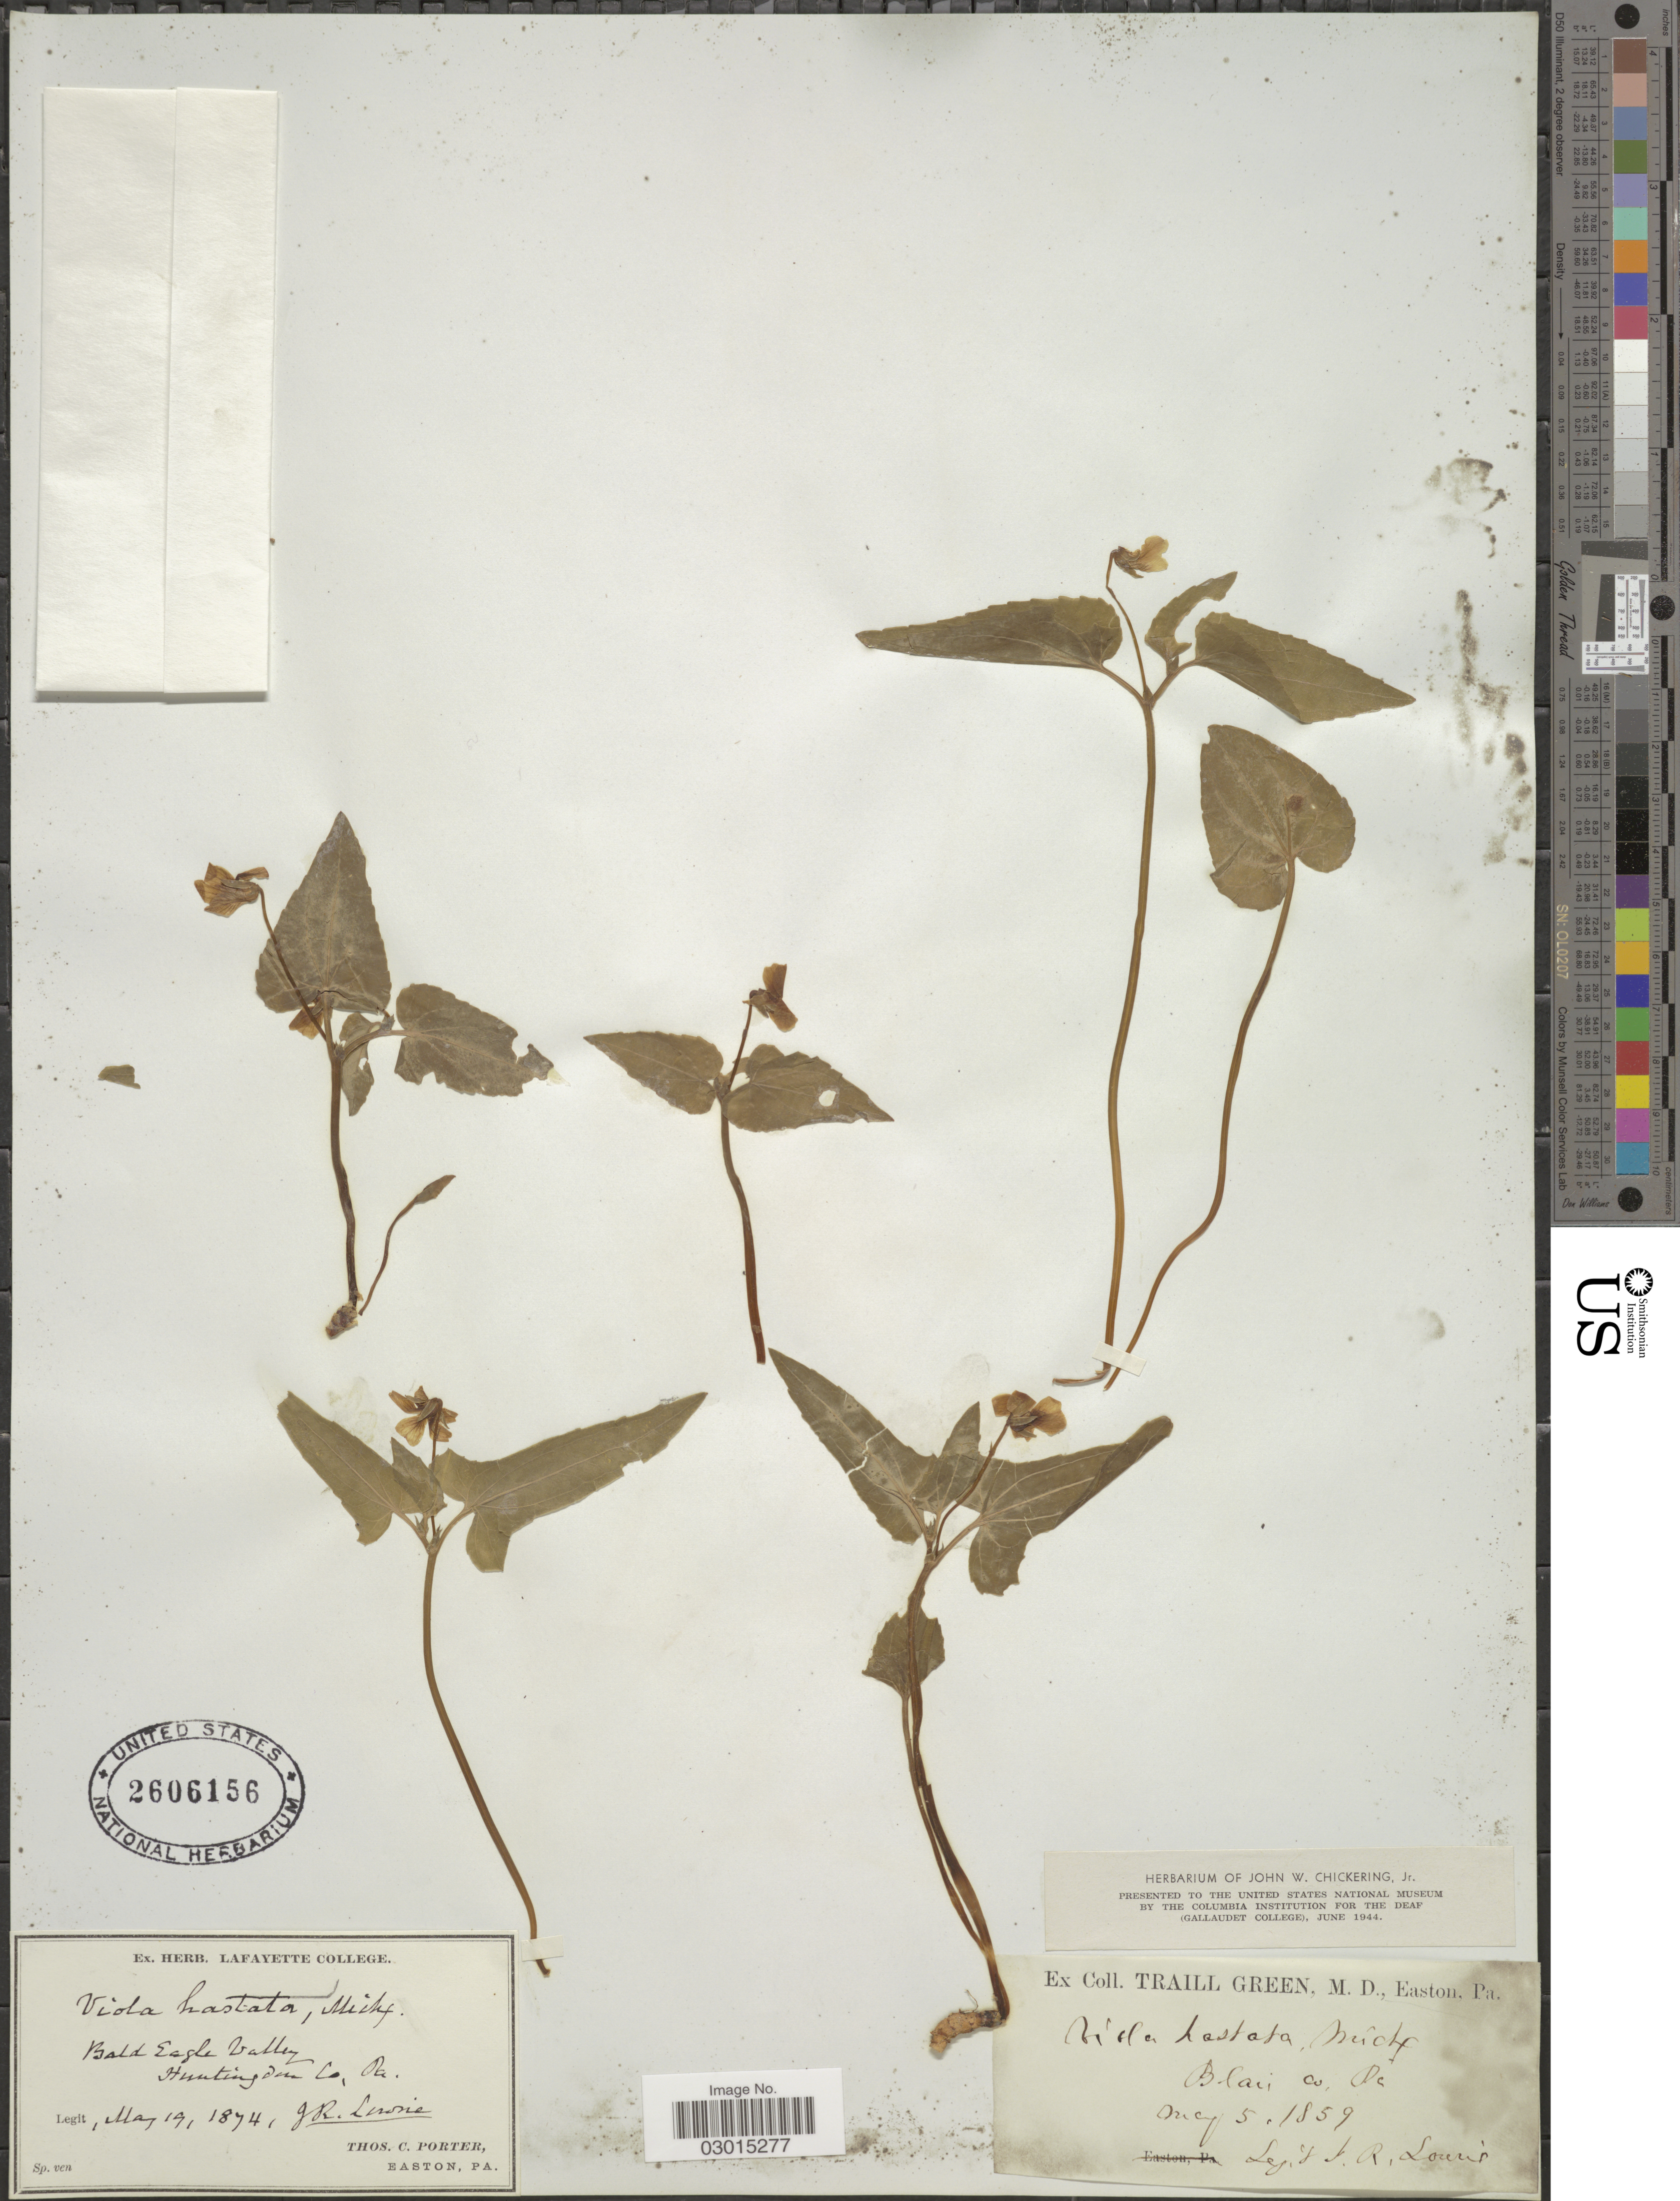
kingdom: Plantae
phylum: Tracheophyta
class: Magnoliopsida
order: Malpighiales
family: Violaceae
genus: Viola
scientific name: Viola hastata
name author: Michx.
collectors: J. Lowrie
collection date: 1874-05-19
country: United States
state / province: Pennsylvania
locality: Bald Eagle Valley. Huntingden Co., Pa.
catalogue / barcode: US 2606156